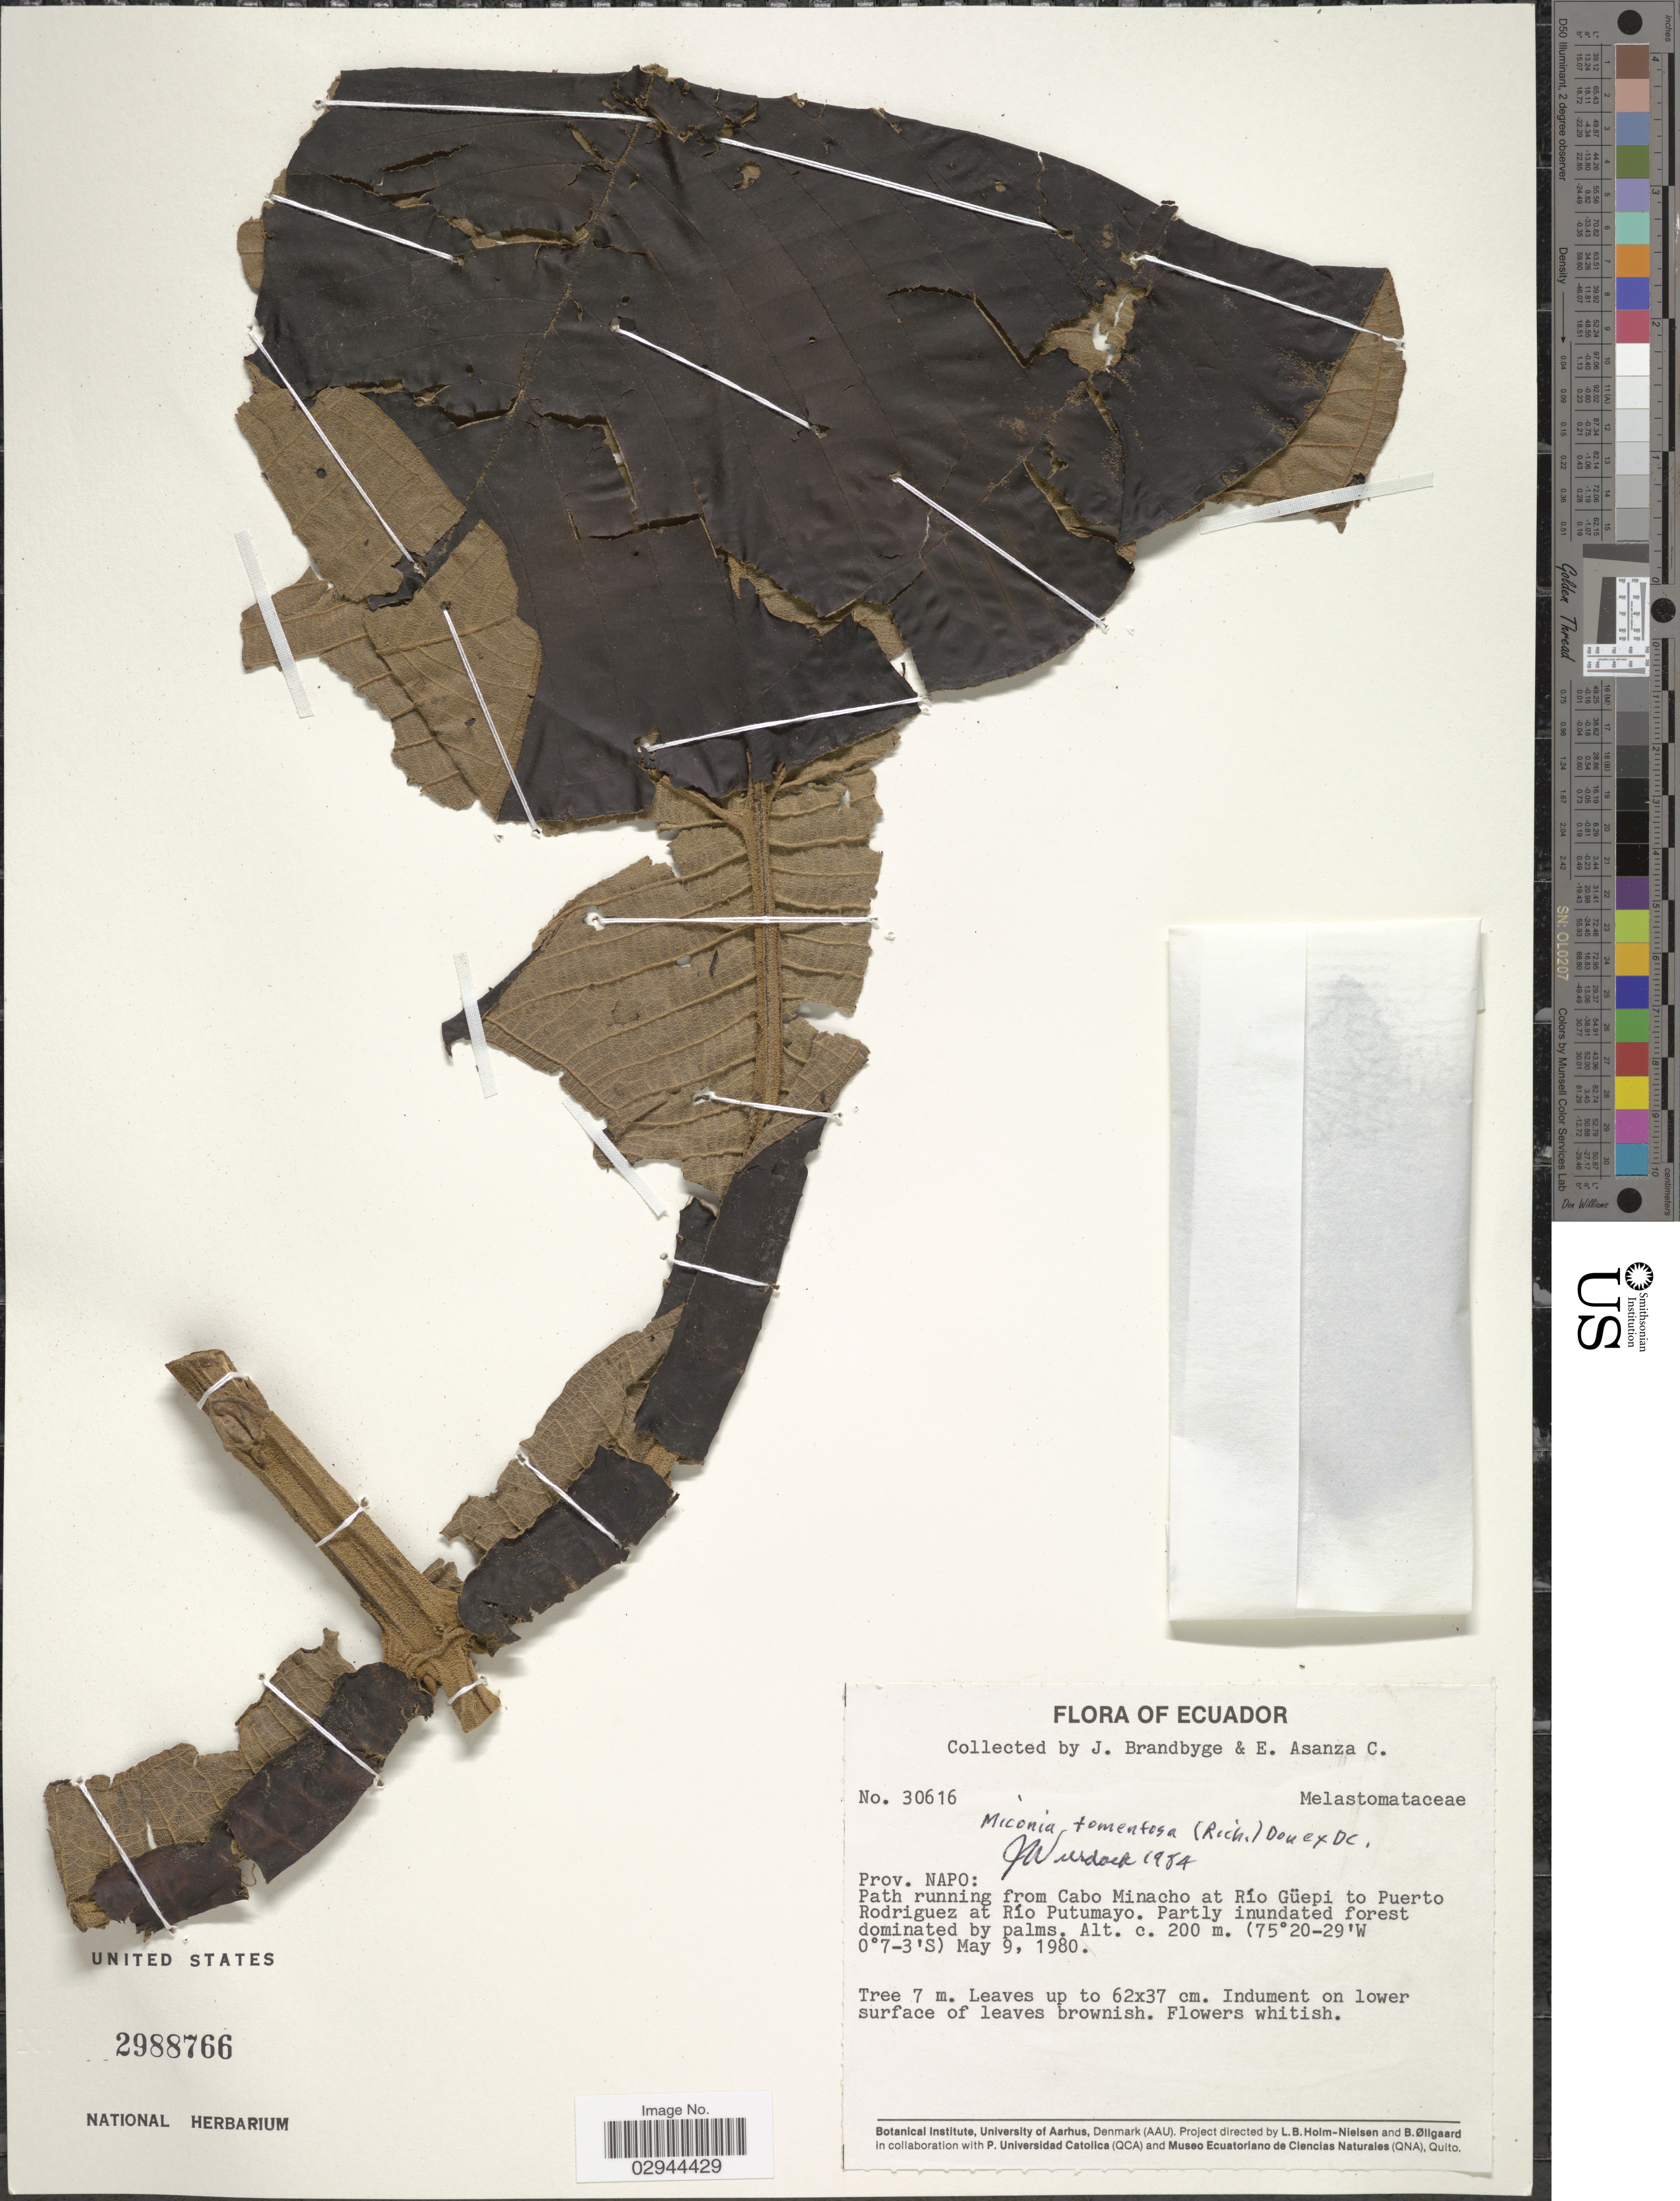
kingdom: Plantae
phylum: Tracheophyta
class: Magnoliopsida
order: Myrtales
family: Melastomataceae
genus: Miconia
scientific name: Miconia tomentosa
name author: (Rich.) D. Don ex DC.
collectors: J. Brandbyge & E. Asanza C.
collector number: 30616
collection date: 1980-05-09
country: Ecuador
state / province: Napo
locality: Path running from Cabo Minacho at Río Güepi to Puerto Rodriguez at Río Putumayo.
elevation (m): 200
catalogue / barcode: US 2988766